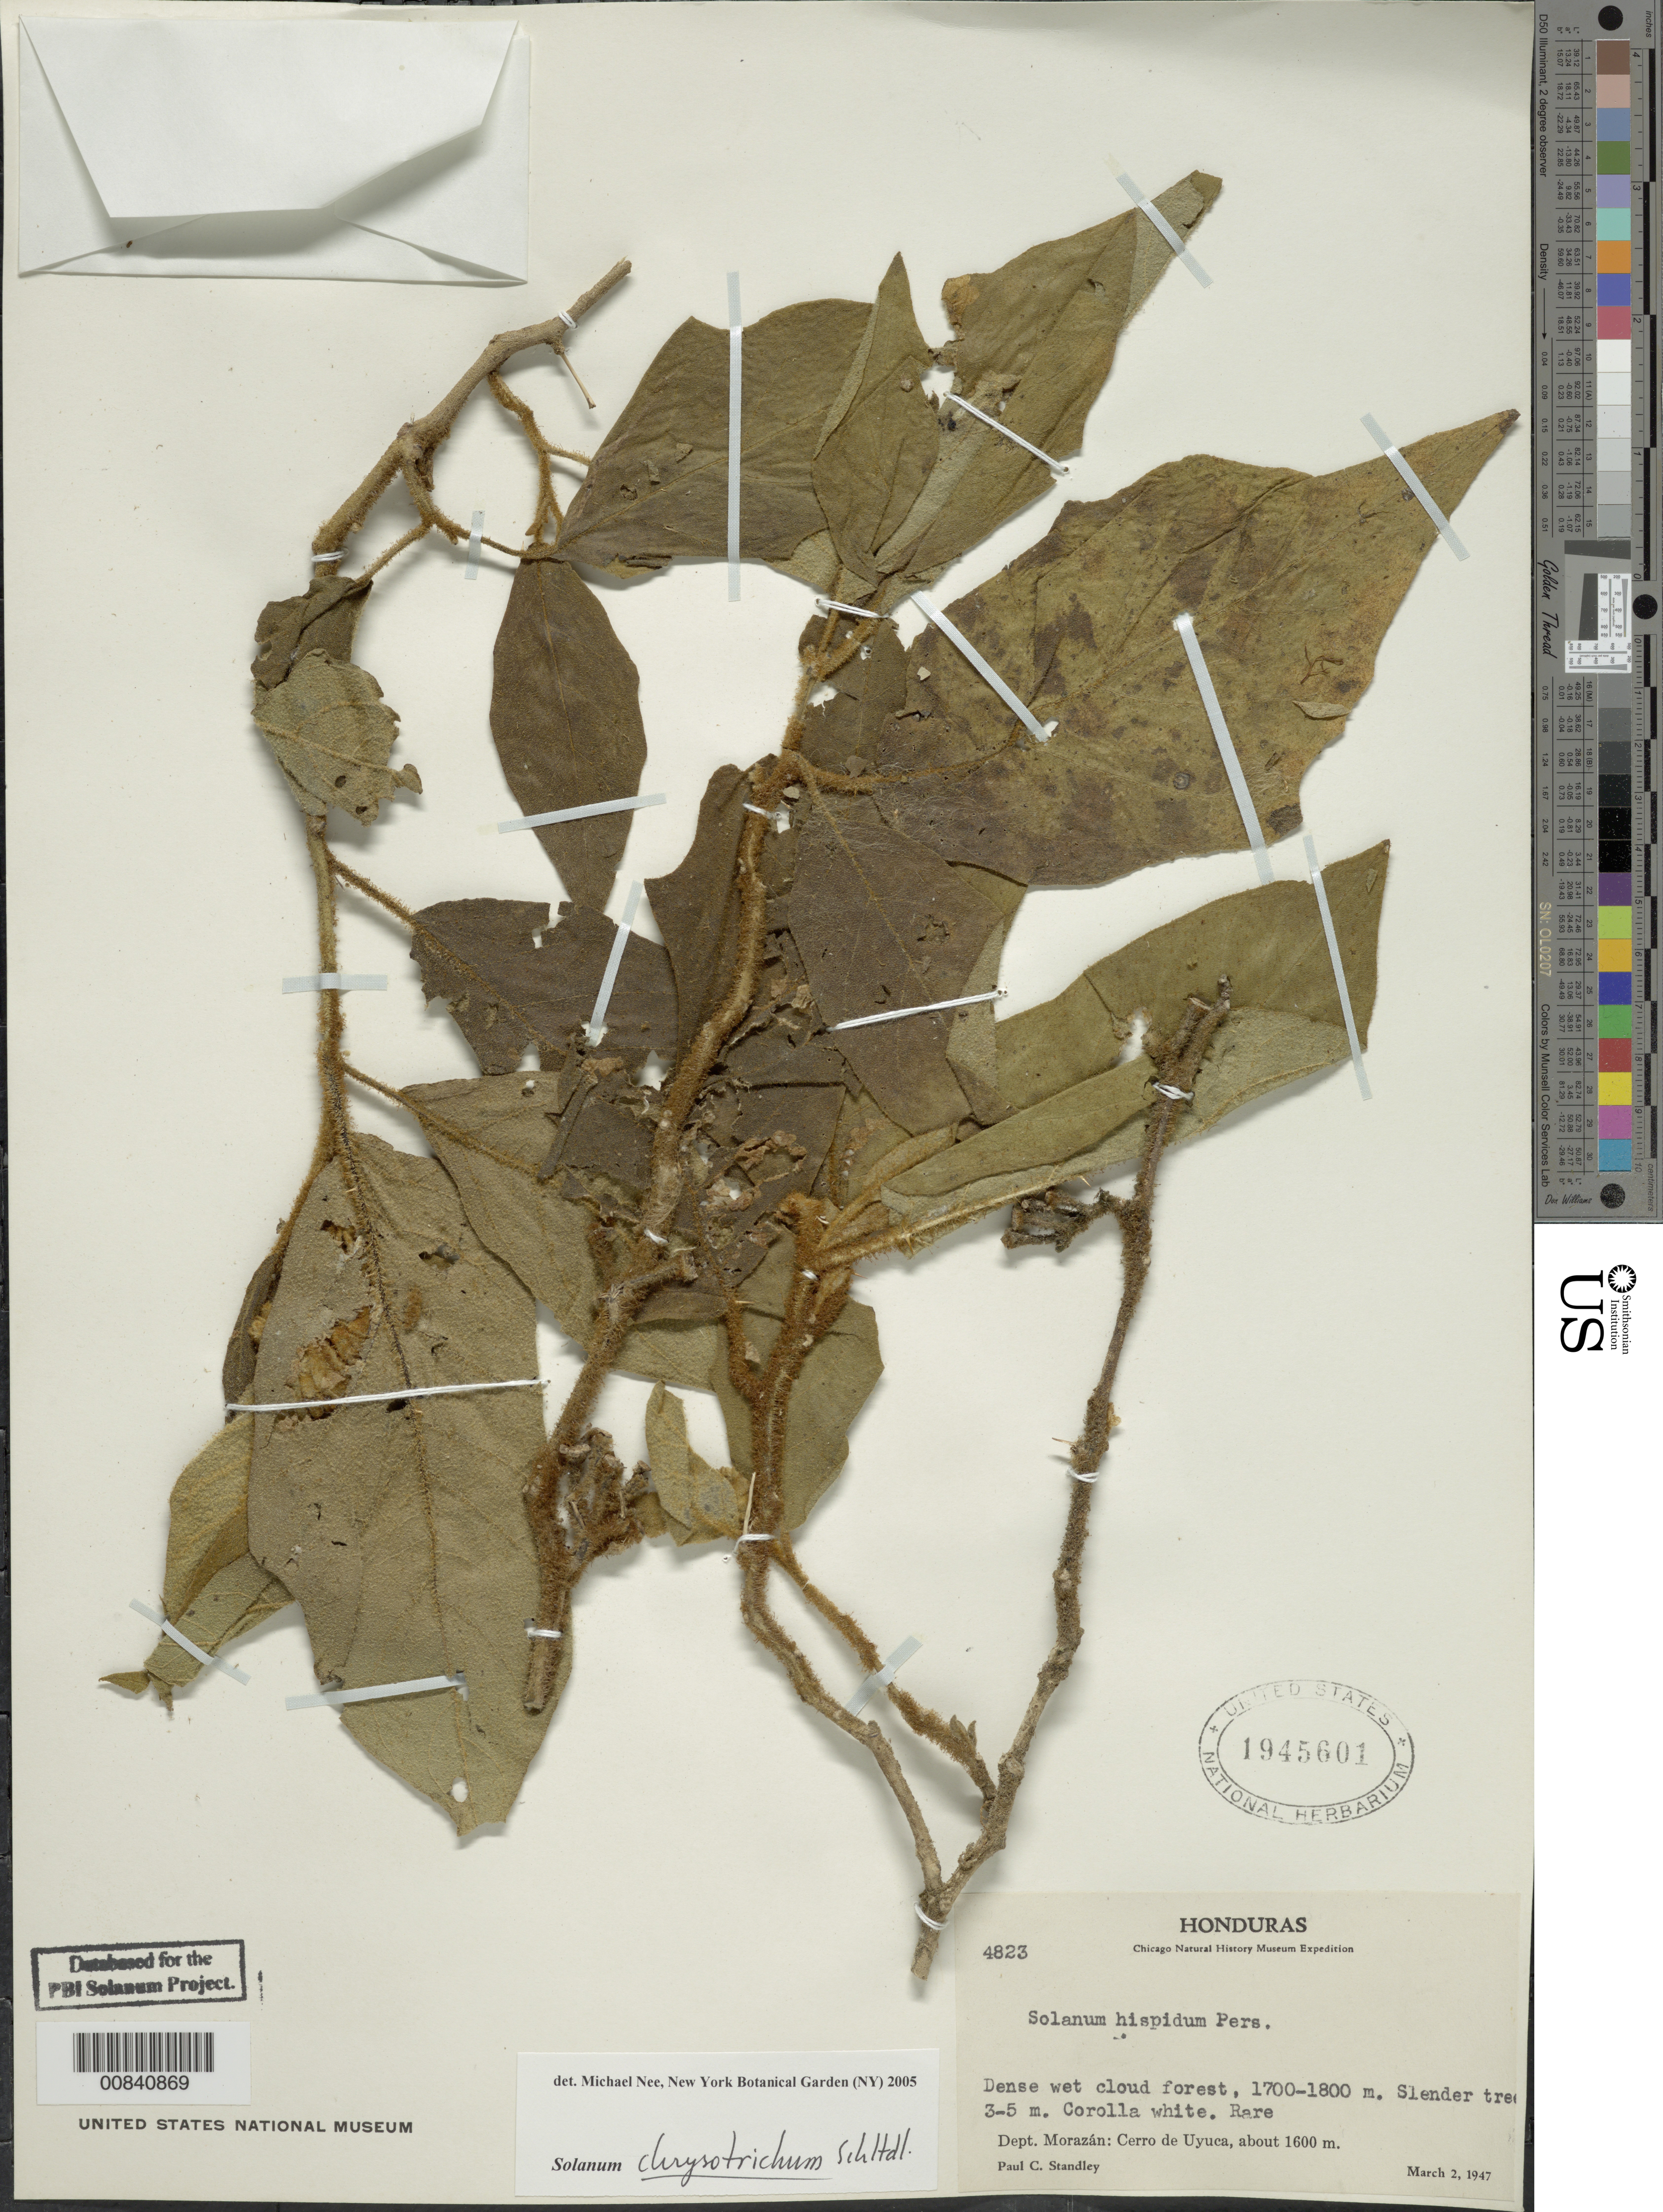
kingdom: Plantae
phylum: Tracheophyta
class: Magnoliopsida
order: Solanales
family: Solanaceae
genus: Solanum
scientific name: Solanum chrysotrichum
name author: Schltdl.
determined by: Nee, Michael H.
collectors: P. C. Standley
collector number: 4823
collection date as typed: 2 Mar 1947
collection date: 1947-03-02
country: Honduras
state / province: Fco. Morazán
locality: Cerro de Uyuca.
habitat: Dense wet cloud forest.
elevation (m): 1600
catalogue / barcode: US 1945601